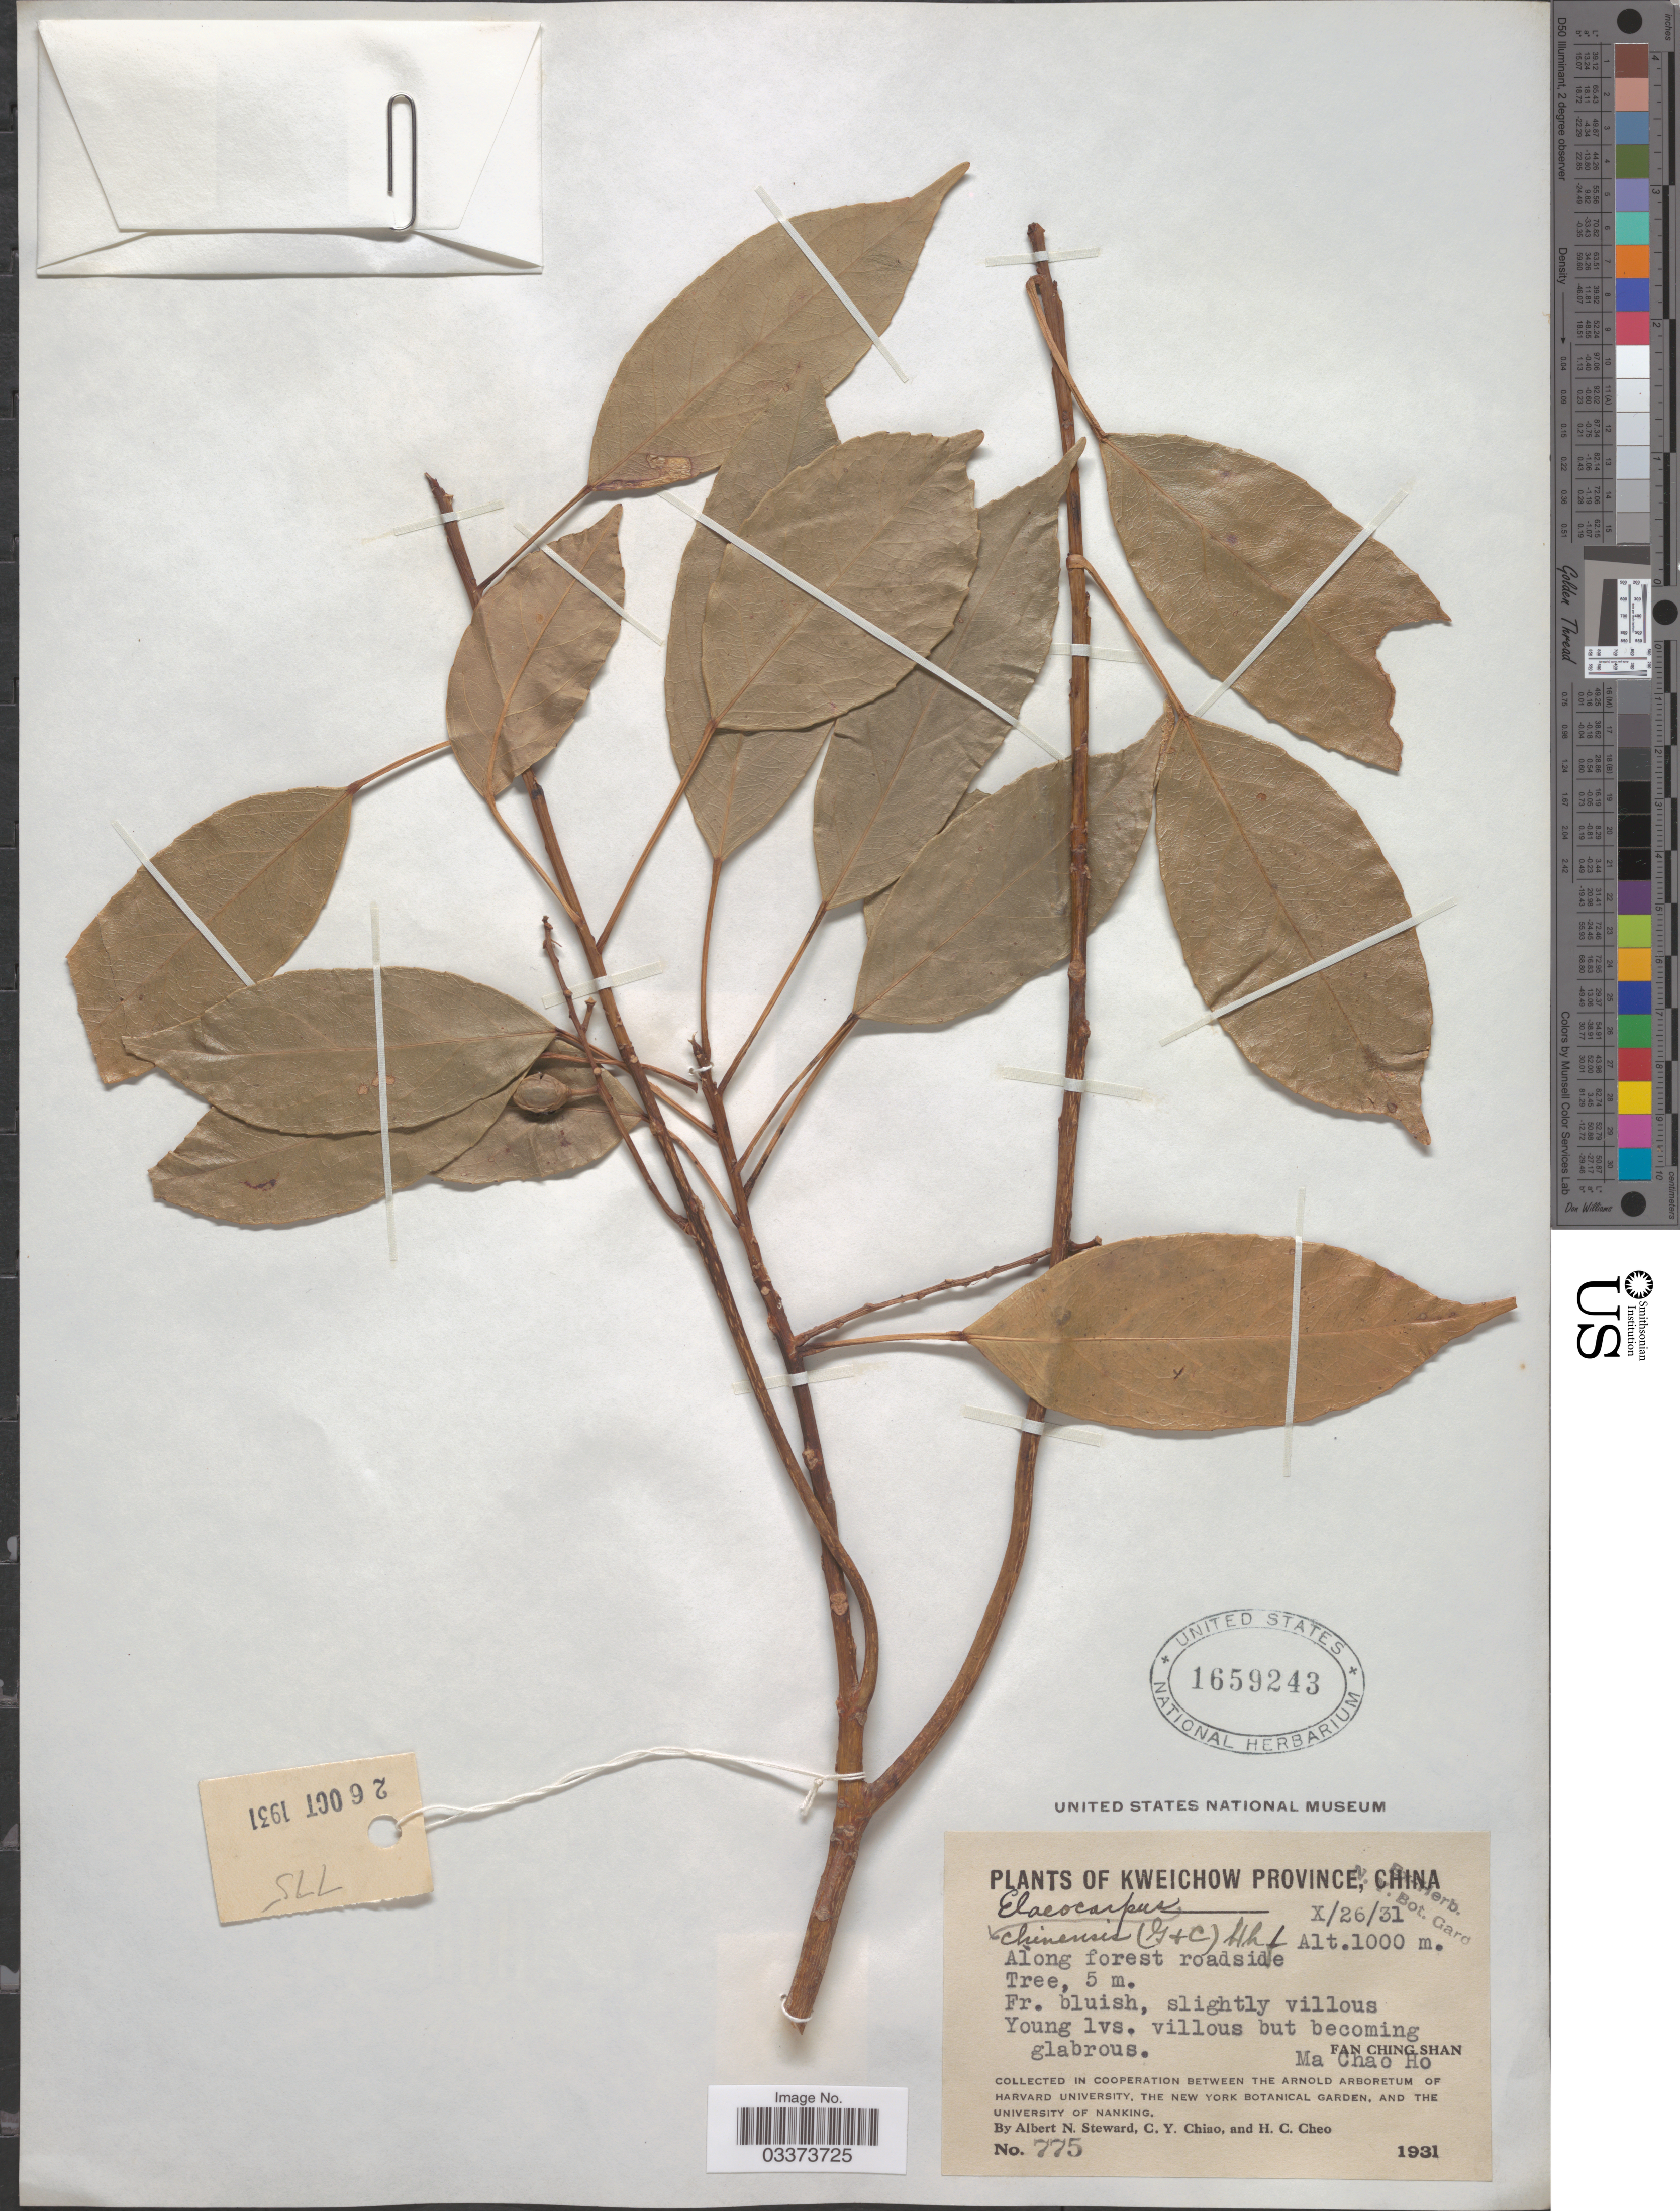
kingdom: Plantae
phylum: Tracheophyta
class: Magnoliopsida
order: Oxalidales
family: Elaeocarpaceae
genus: Elaeocarpus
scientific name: Elaeocarpus chinensis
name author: (A. Gray & Ch) Hook. f.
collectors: A. N. Steward, C. Y. Chiao & H. Cheo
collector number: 775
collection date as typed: Transcribed d/m/y: 26/10/31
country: China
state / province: Guizhou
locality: Kweichow Province, Fan Ching Shan, Ma Chao Ho.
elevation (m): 1000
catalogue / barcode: US 1659243